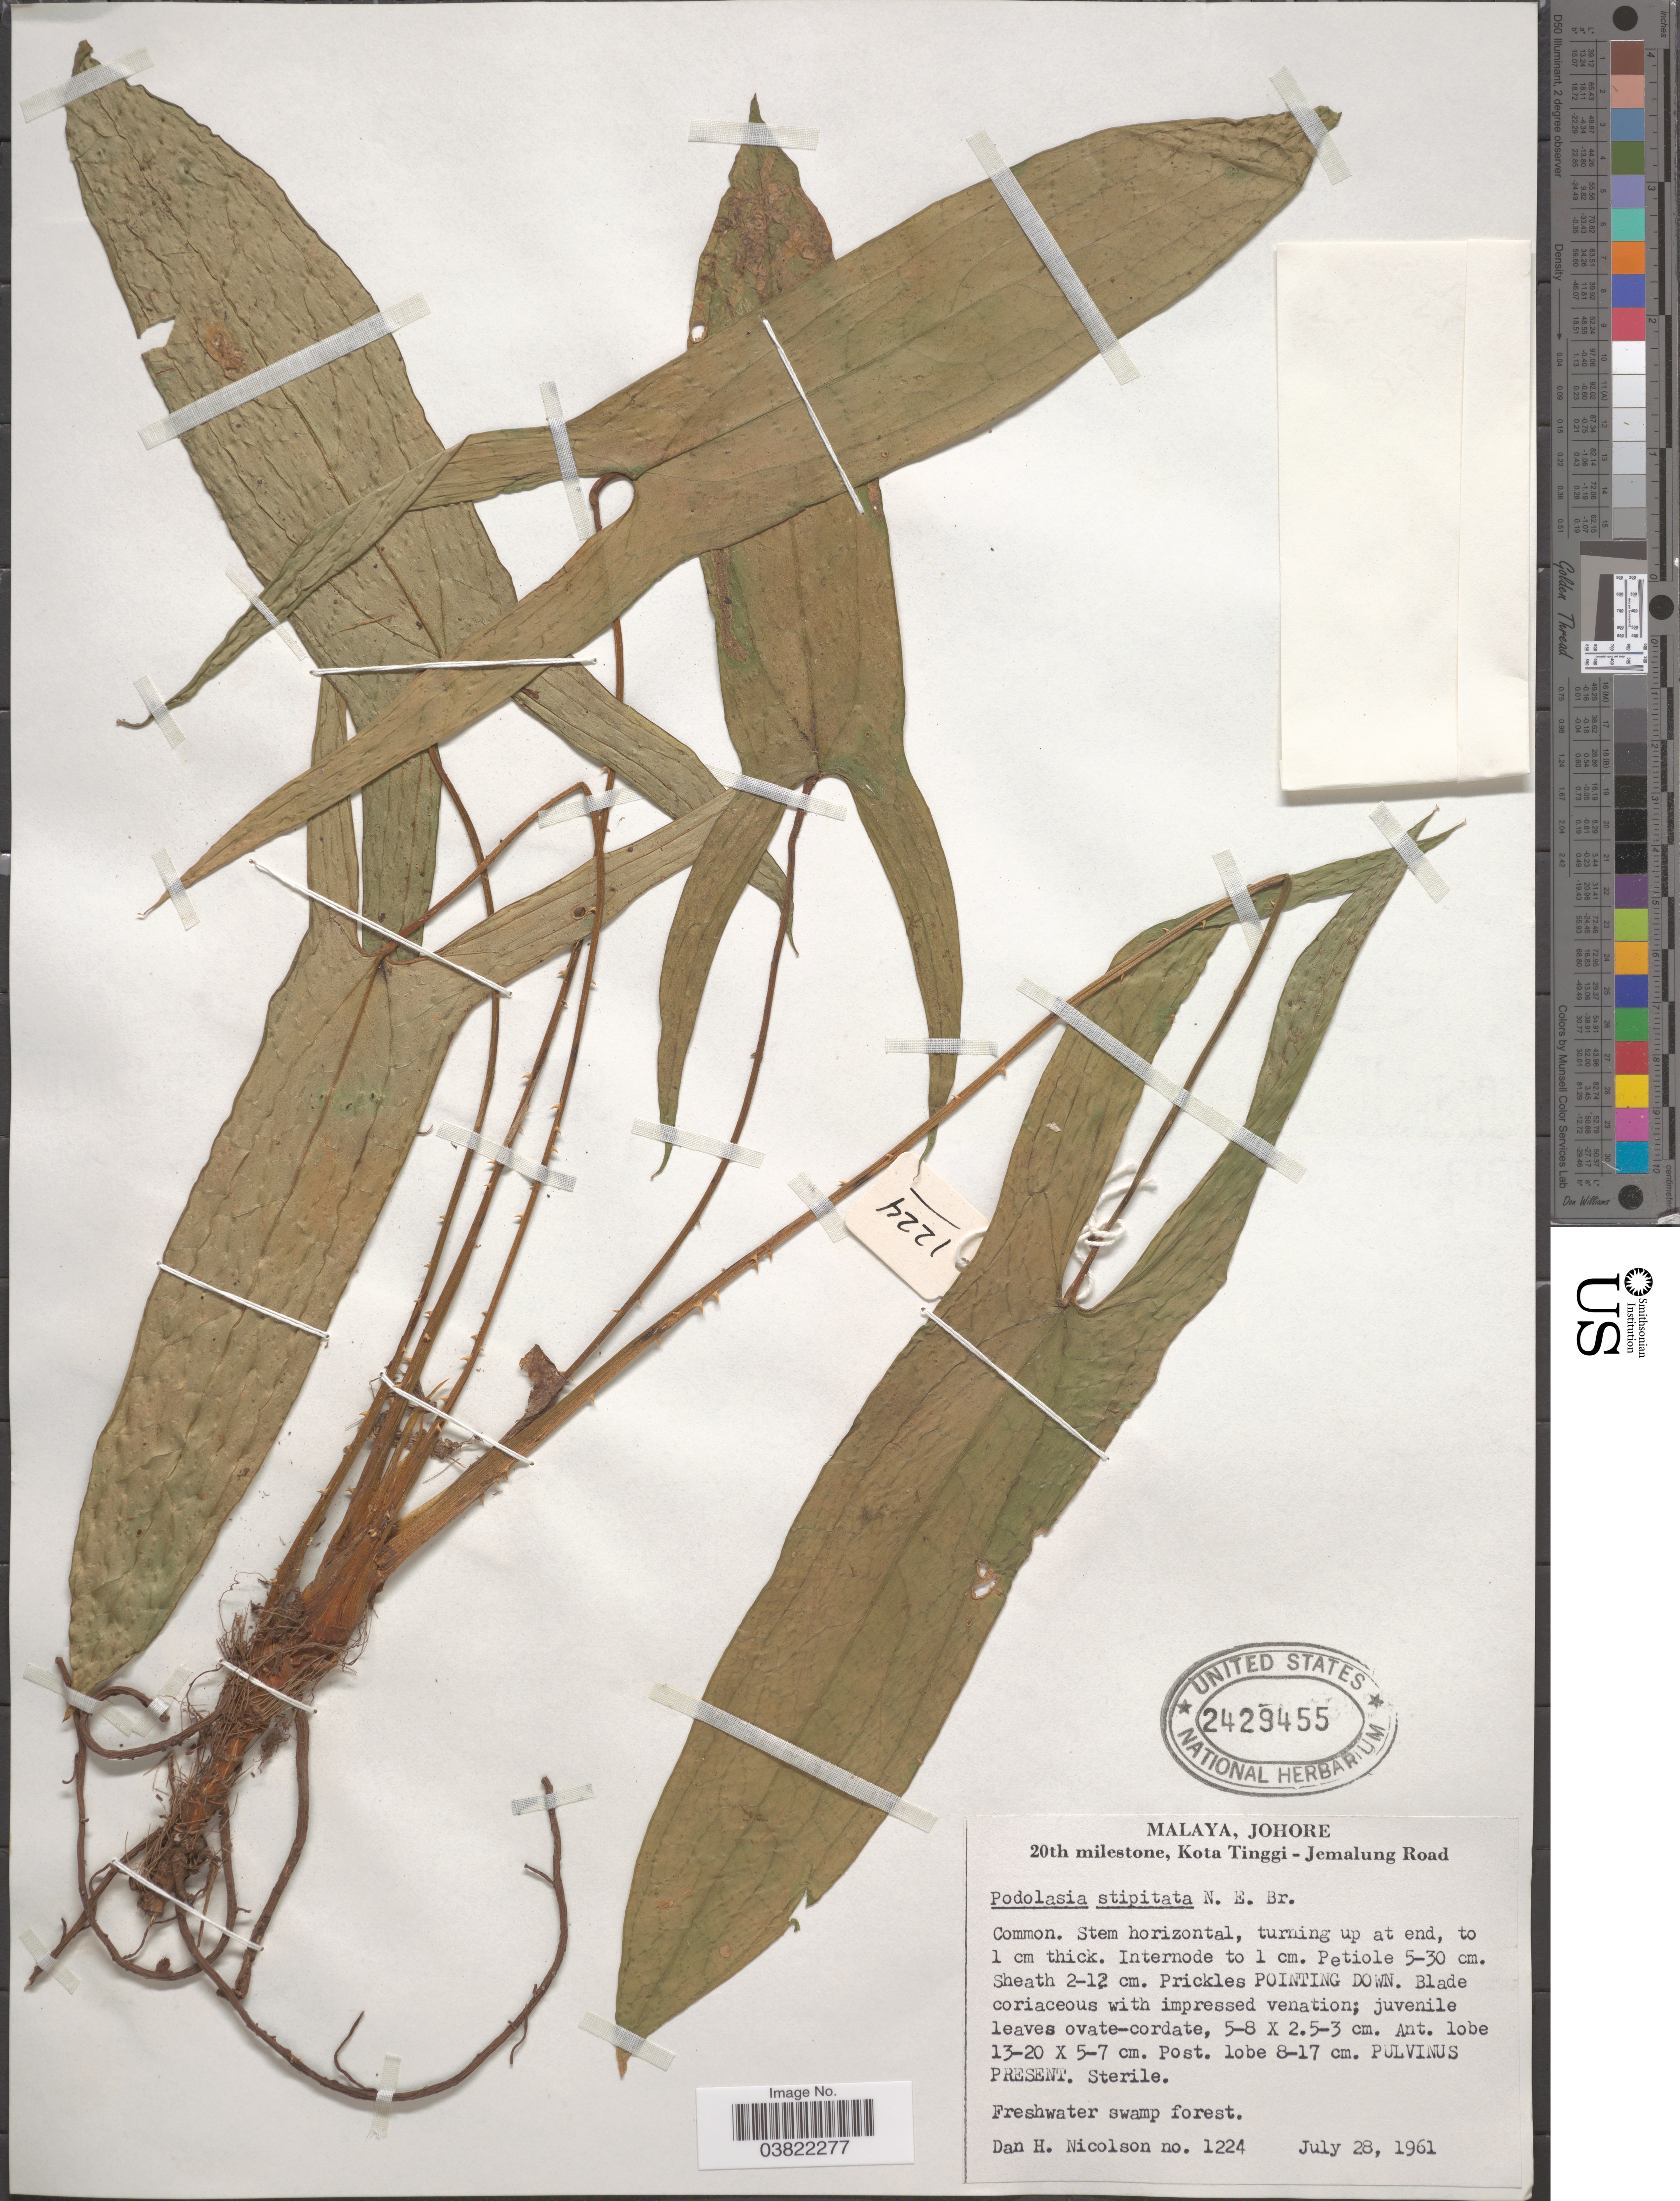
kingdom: Plantae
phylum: Tracheophyta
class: Liliopsida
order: Alismatales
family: Araceae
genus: Podolasia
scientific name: Podolasia stipitata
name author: N.E. Br.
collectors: D. H. Nicolson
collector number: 1224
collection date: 1961-07-28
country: Malaysia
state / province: Johor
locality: Malaya, Johore. 20th milestone, Kota Tinggi - Jemalung Road.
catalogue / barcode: US 2429455